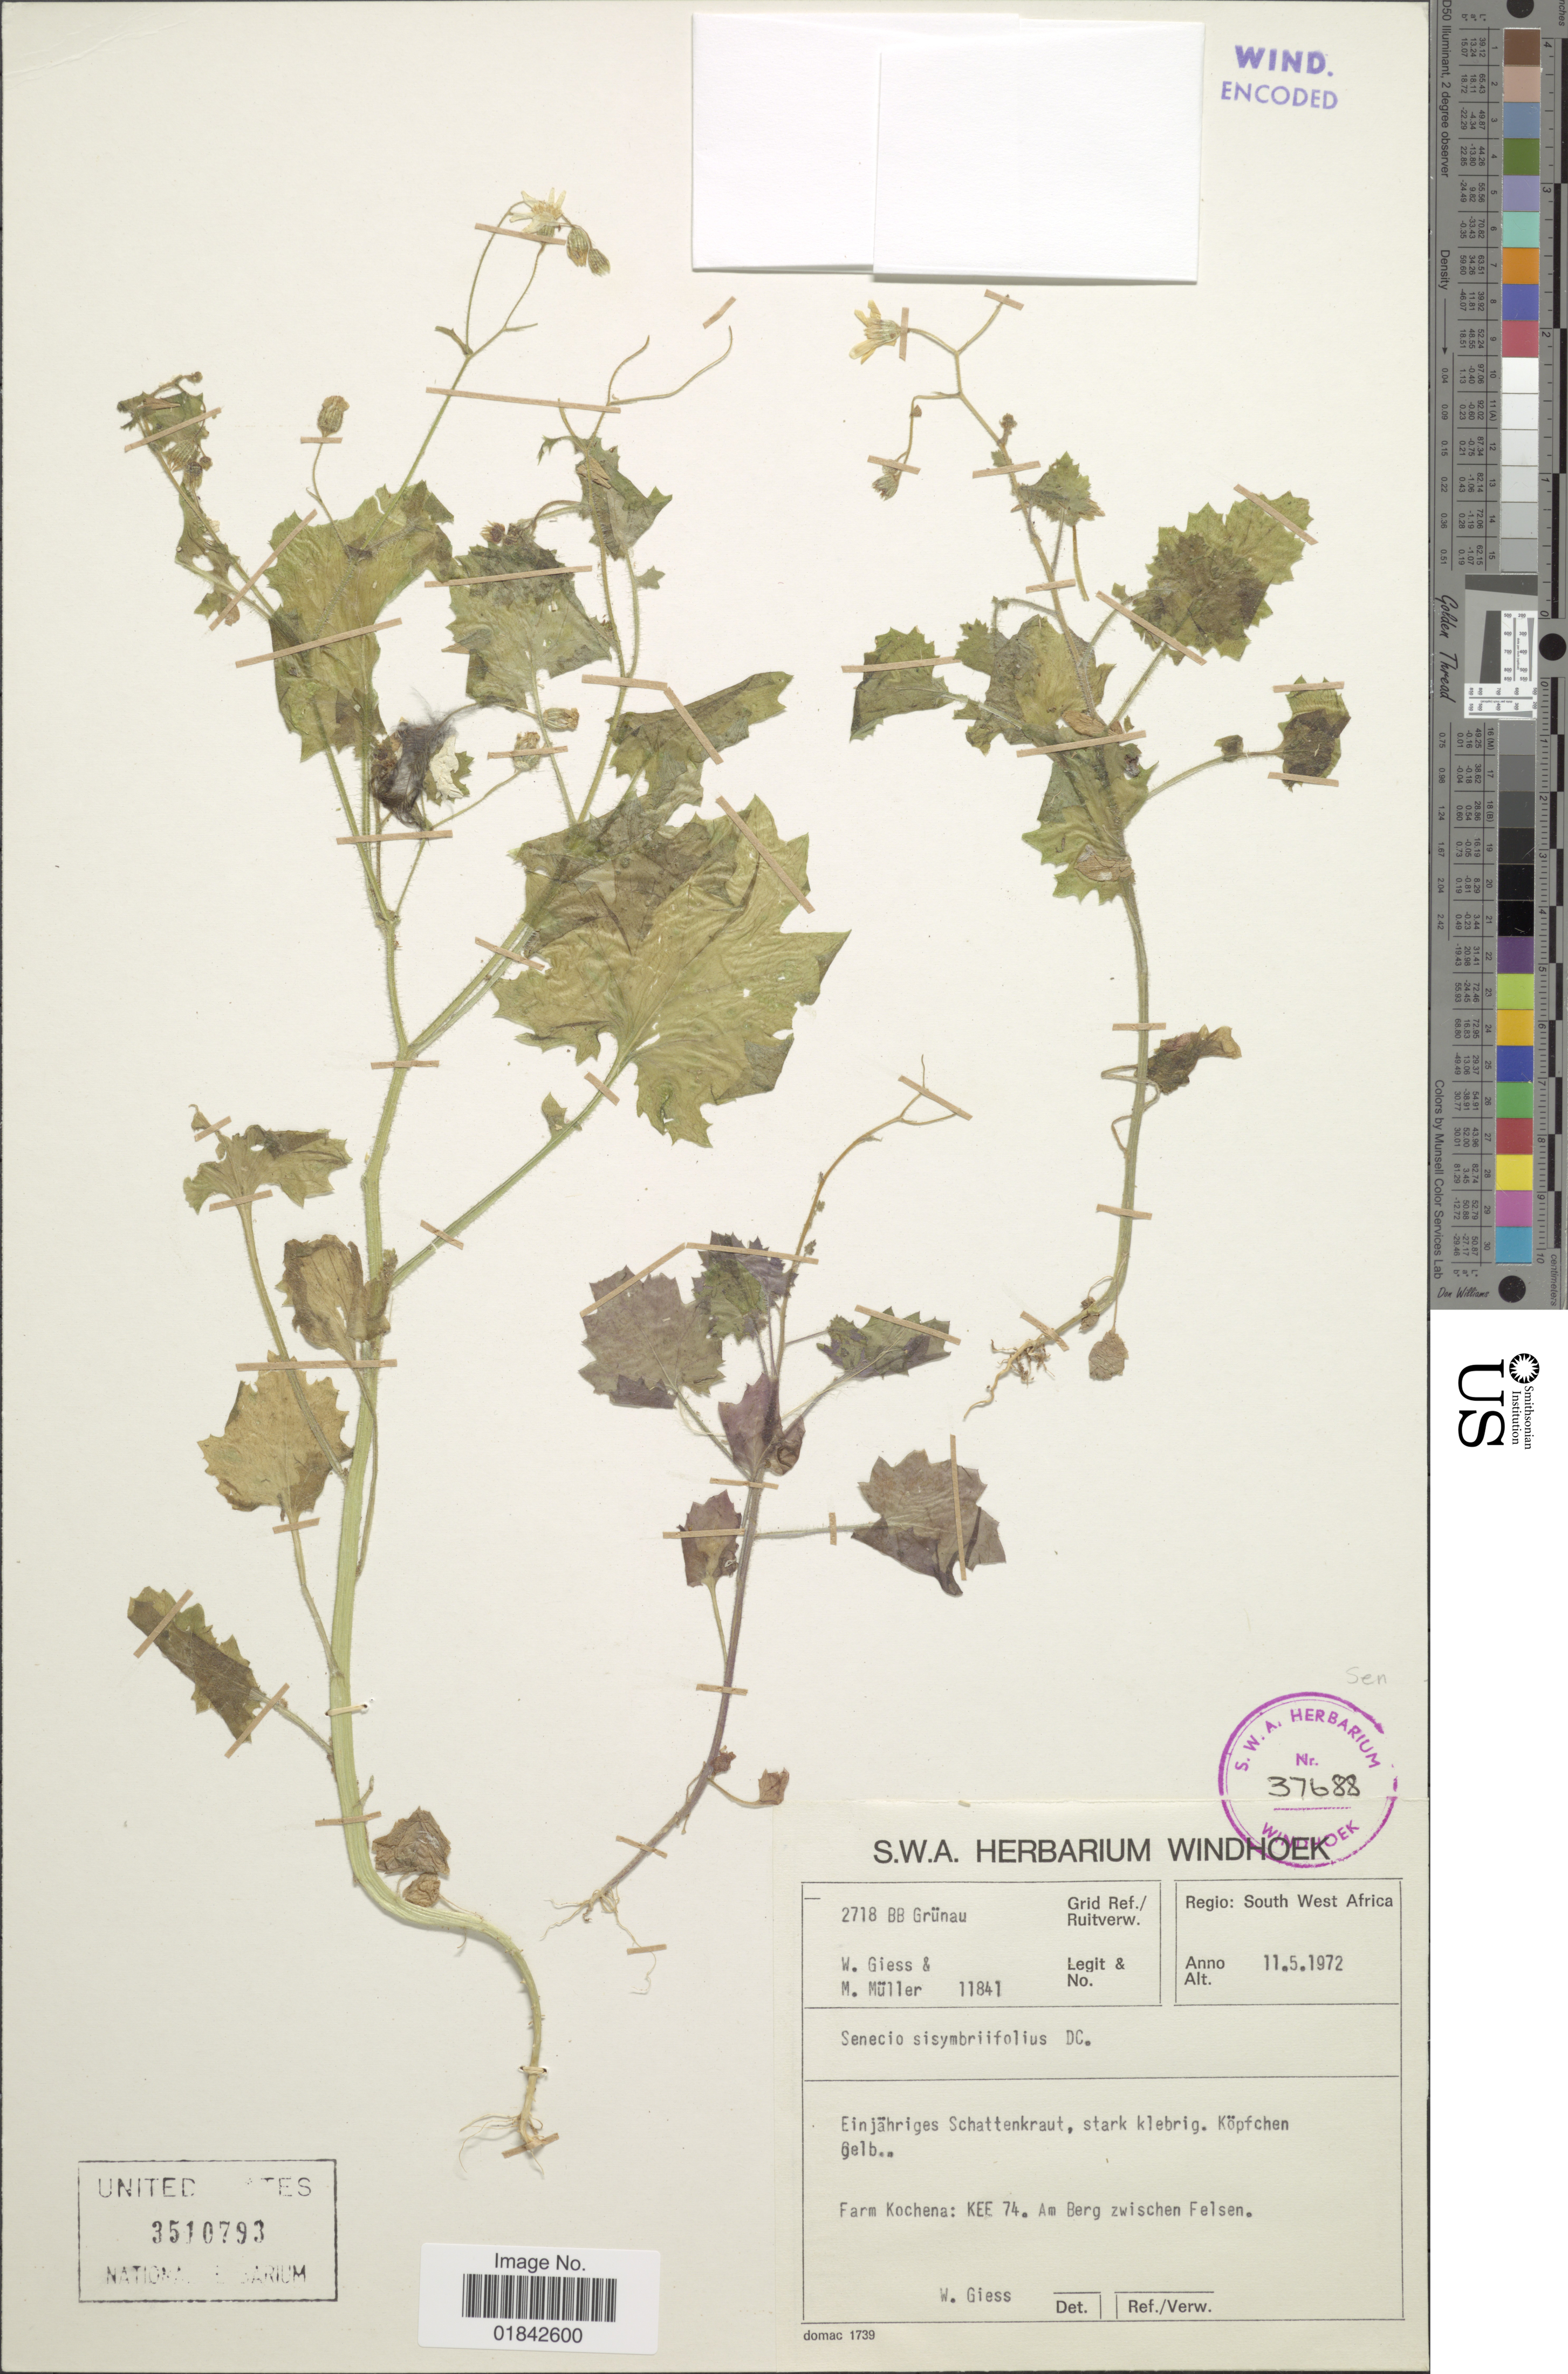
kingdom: Plantae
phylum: Tracheophyta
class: Magnoliopsida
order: Asterales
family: Asteraceae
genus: Senecio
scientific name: Senecio sisymbrifolius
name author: DC.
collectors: W. Giess & M. Muller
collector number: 11841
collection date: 1972-05-11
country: Namibia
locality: Farm Kochena: KEE 74, Am Berg zwischen Felsen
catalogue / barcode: US 3510793